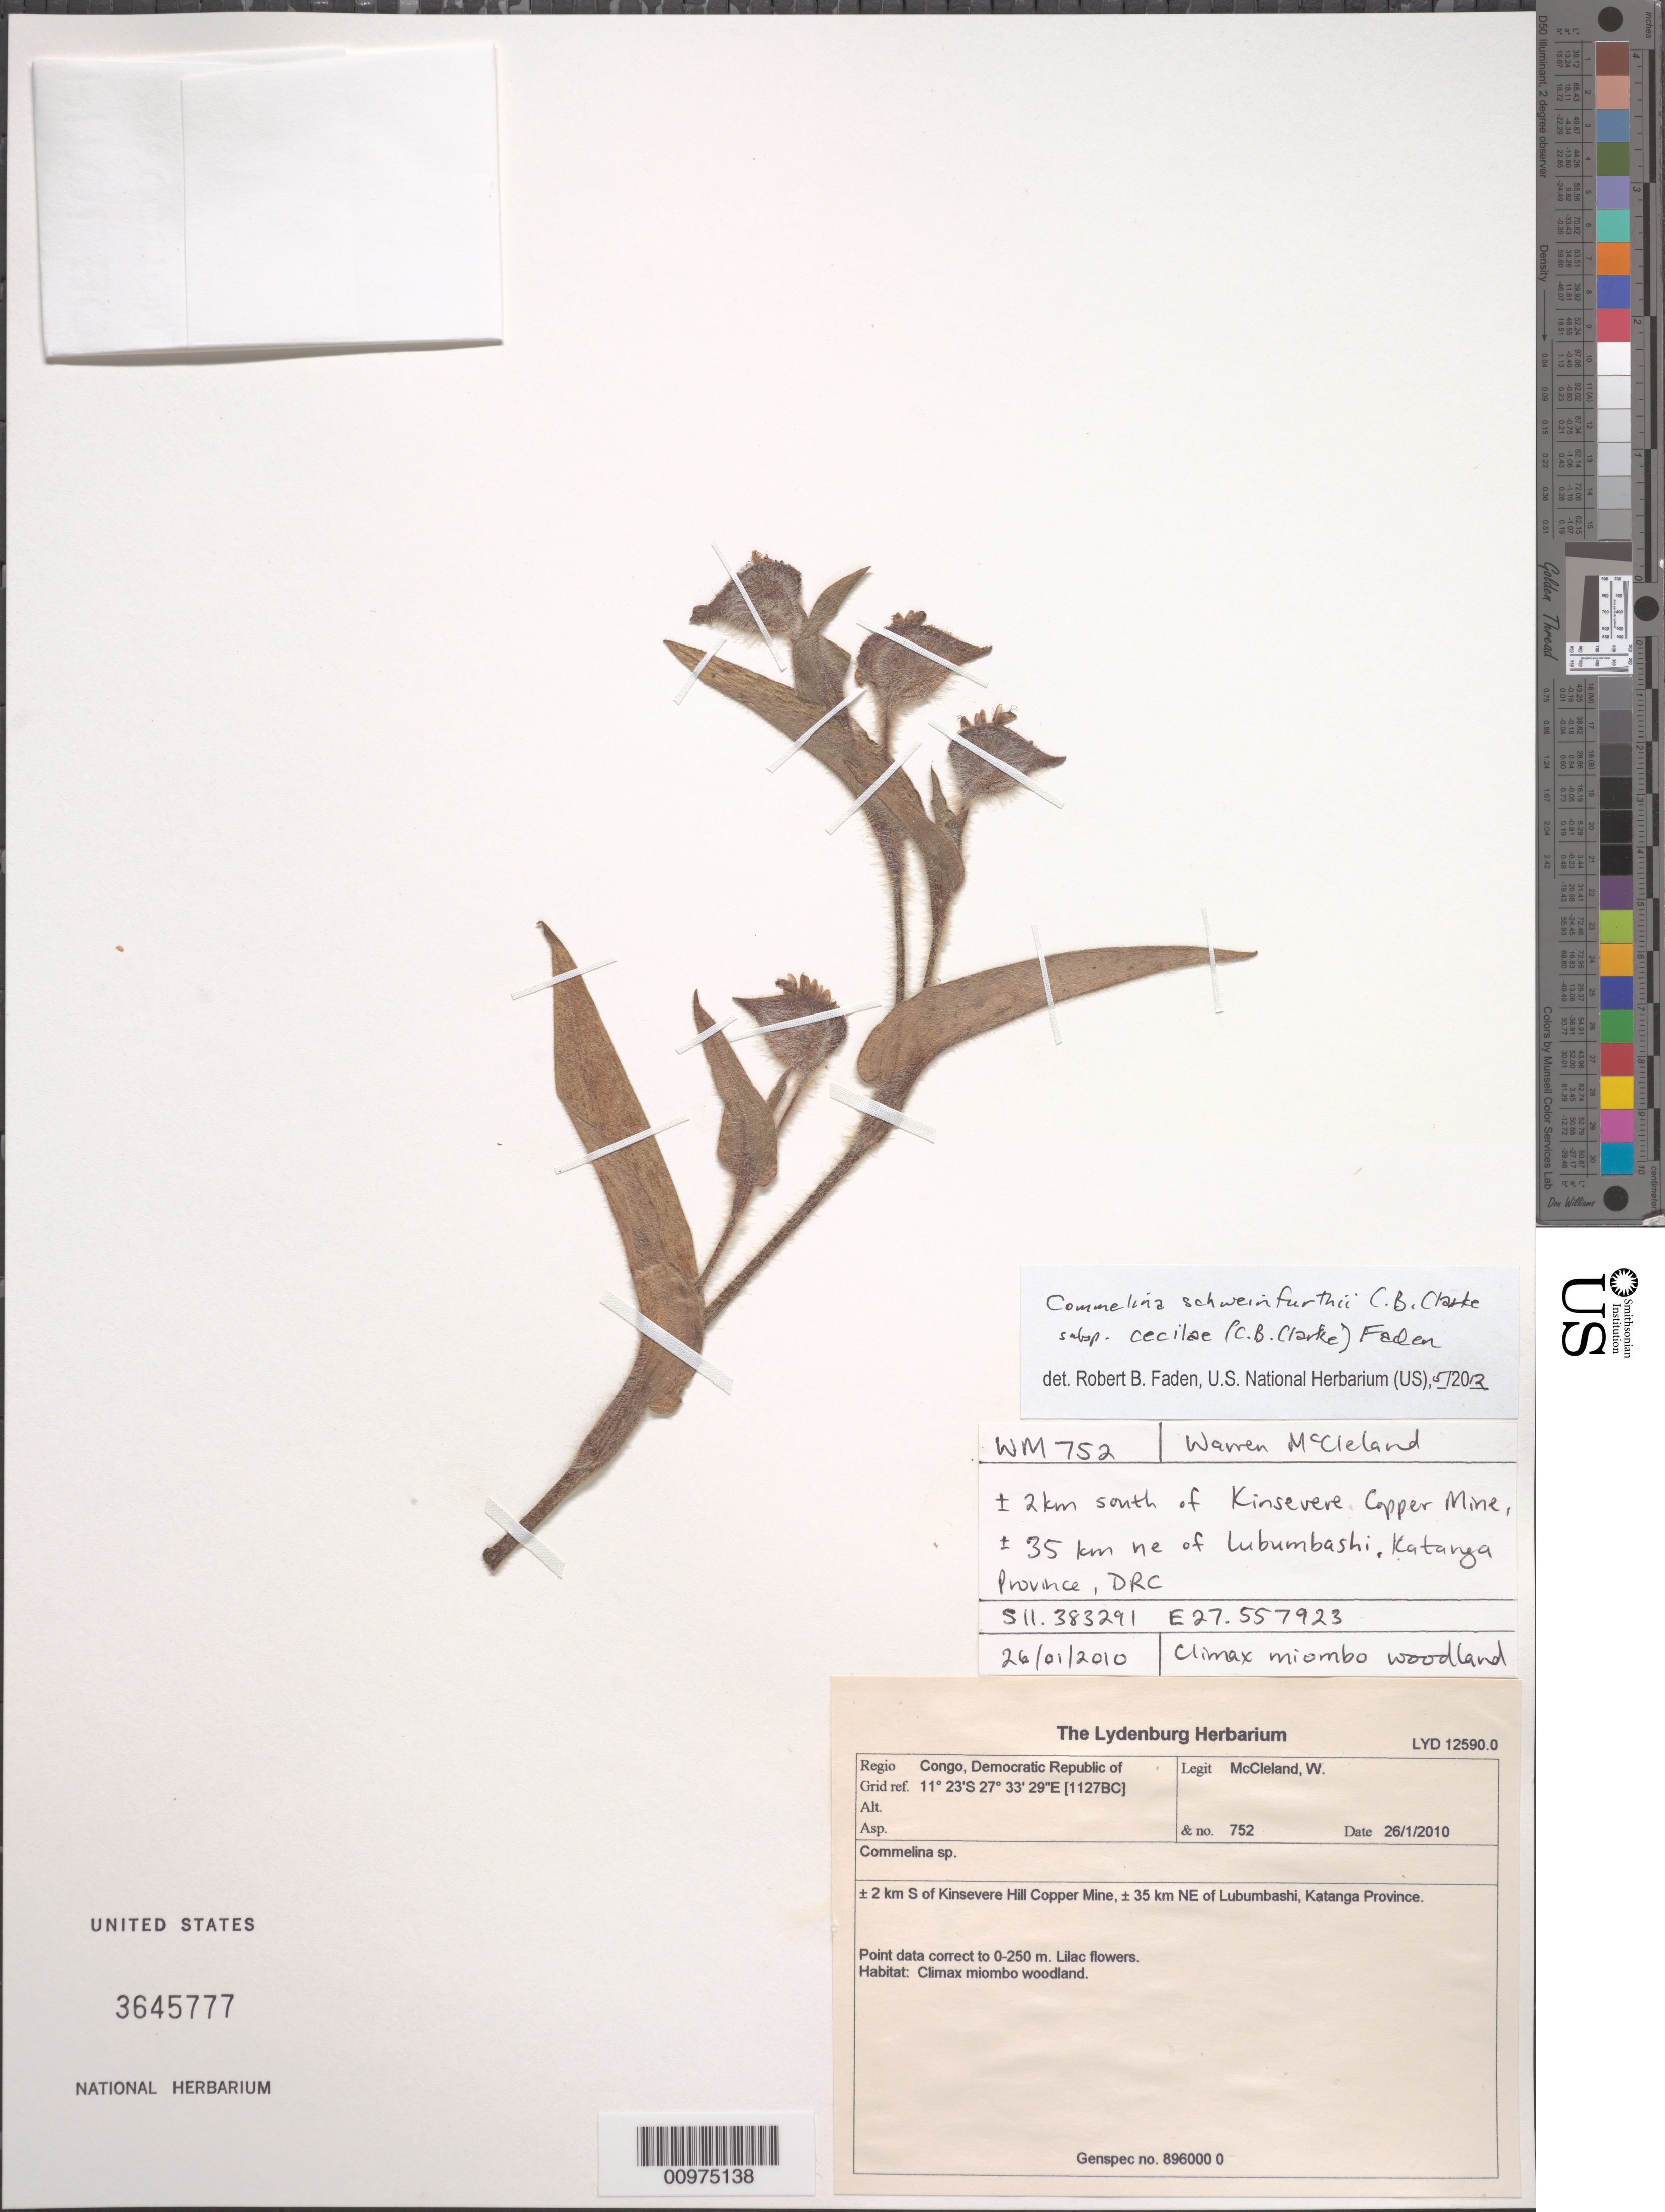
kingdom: Plantae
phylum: Tracheophyta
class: Liliopsida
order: Commelinales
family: Commelinaceae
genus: Commelina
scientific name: Commelina schweinfurthii subsp. cecilae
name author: (C.B. Clarke) Faden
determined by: Faden, Robert B., (US), Smithsonian Institution - National Museum of Natural History (UNITED STATES)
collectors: W. McCleland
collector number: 752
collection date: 2010-01-26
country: Congo, Democratic Republic of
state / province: Haut-Katanga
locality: ± 2 km S of Kinsevere Hill Copper Mine, ± 35 km NE of Lubumbashi,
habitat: Habitat: Climax miombo woodland.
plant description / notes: GRID REFERENCE: 1127BC Genspec no. 896000 0 Point data correct to 0-250 m.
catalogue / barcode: US 3645777